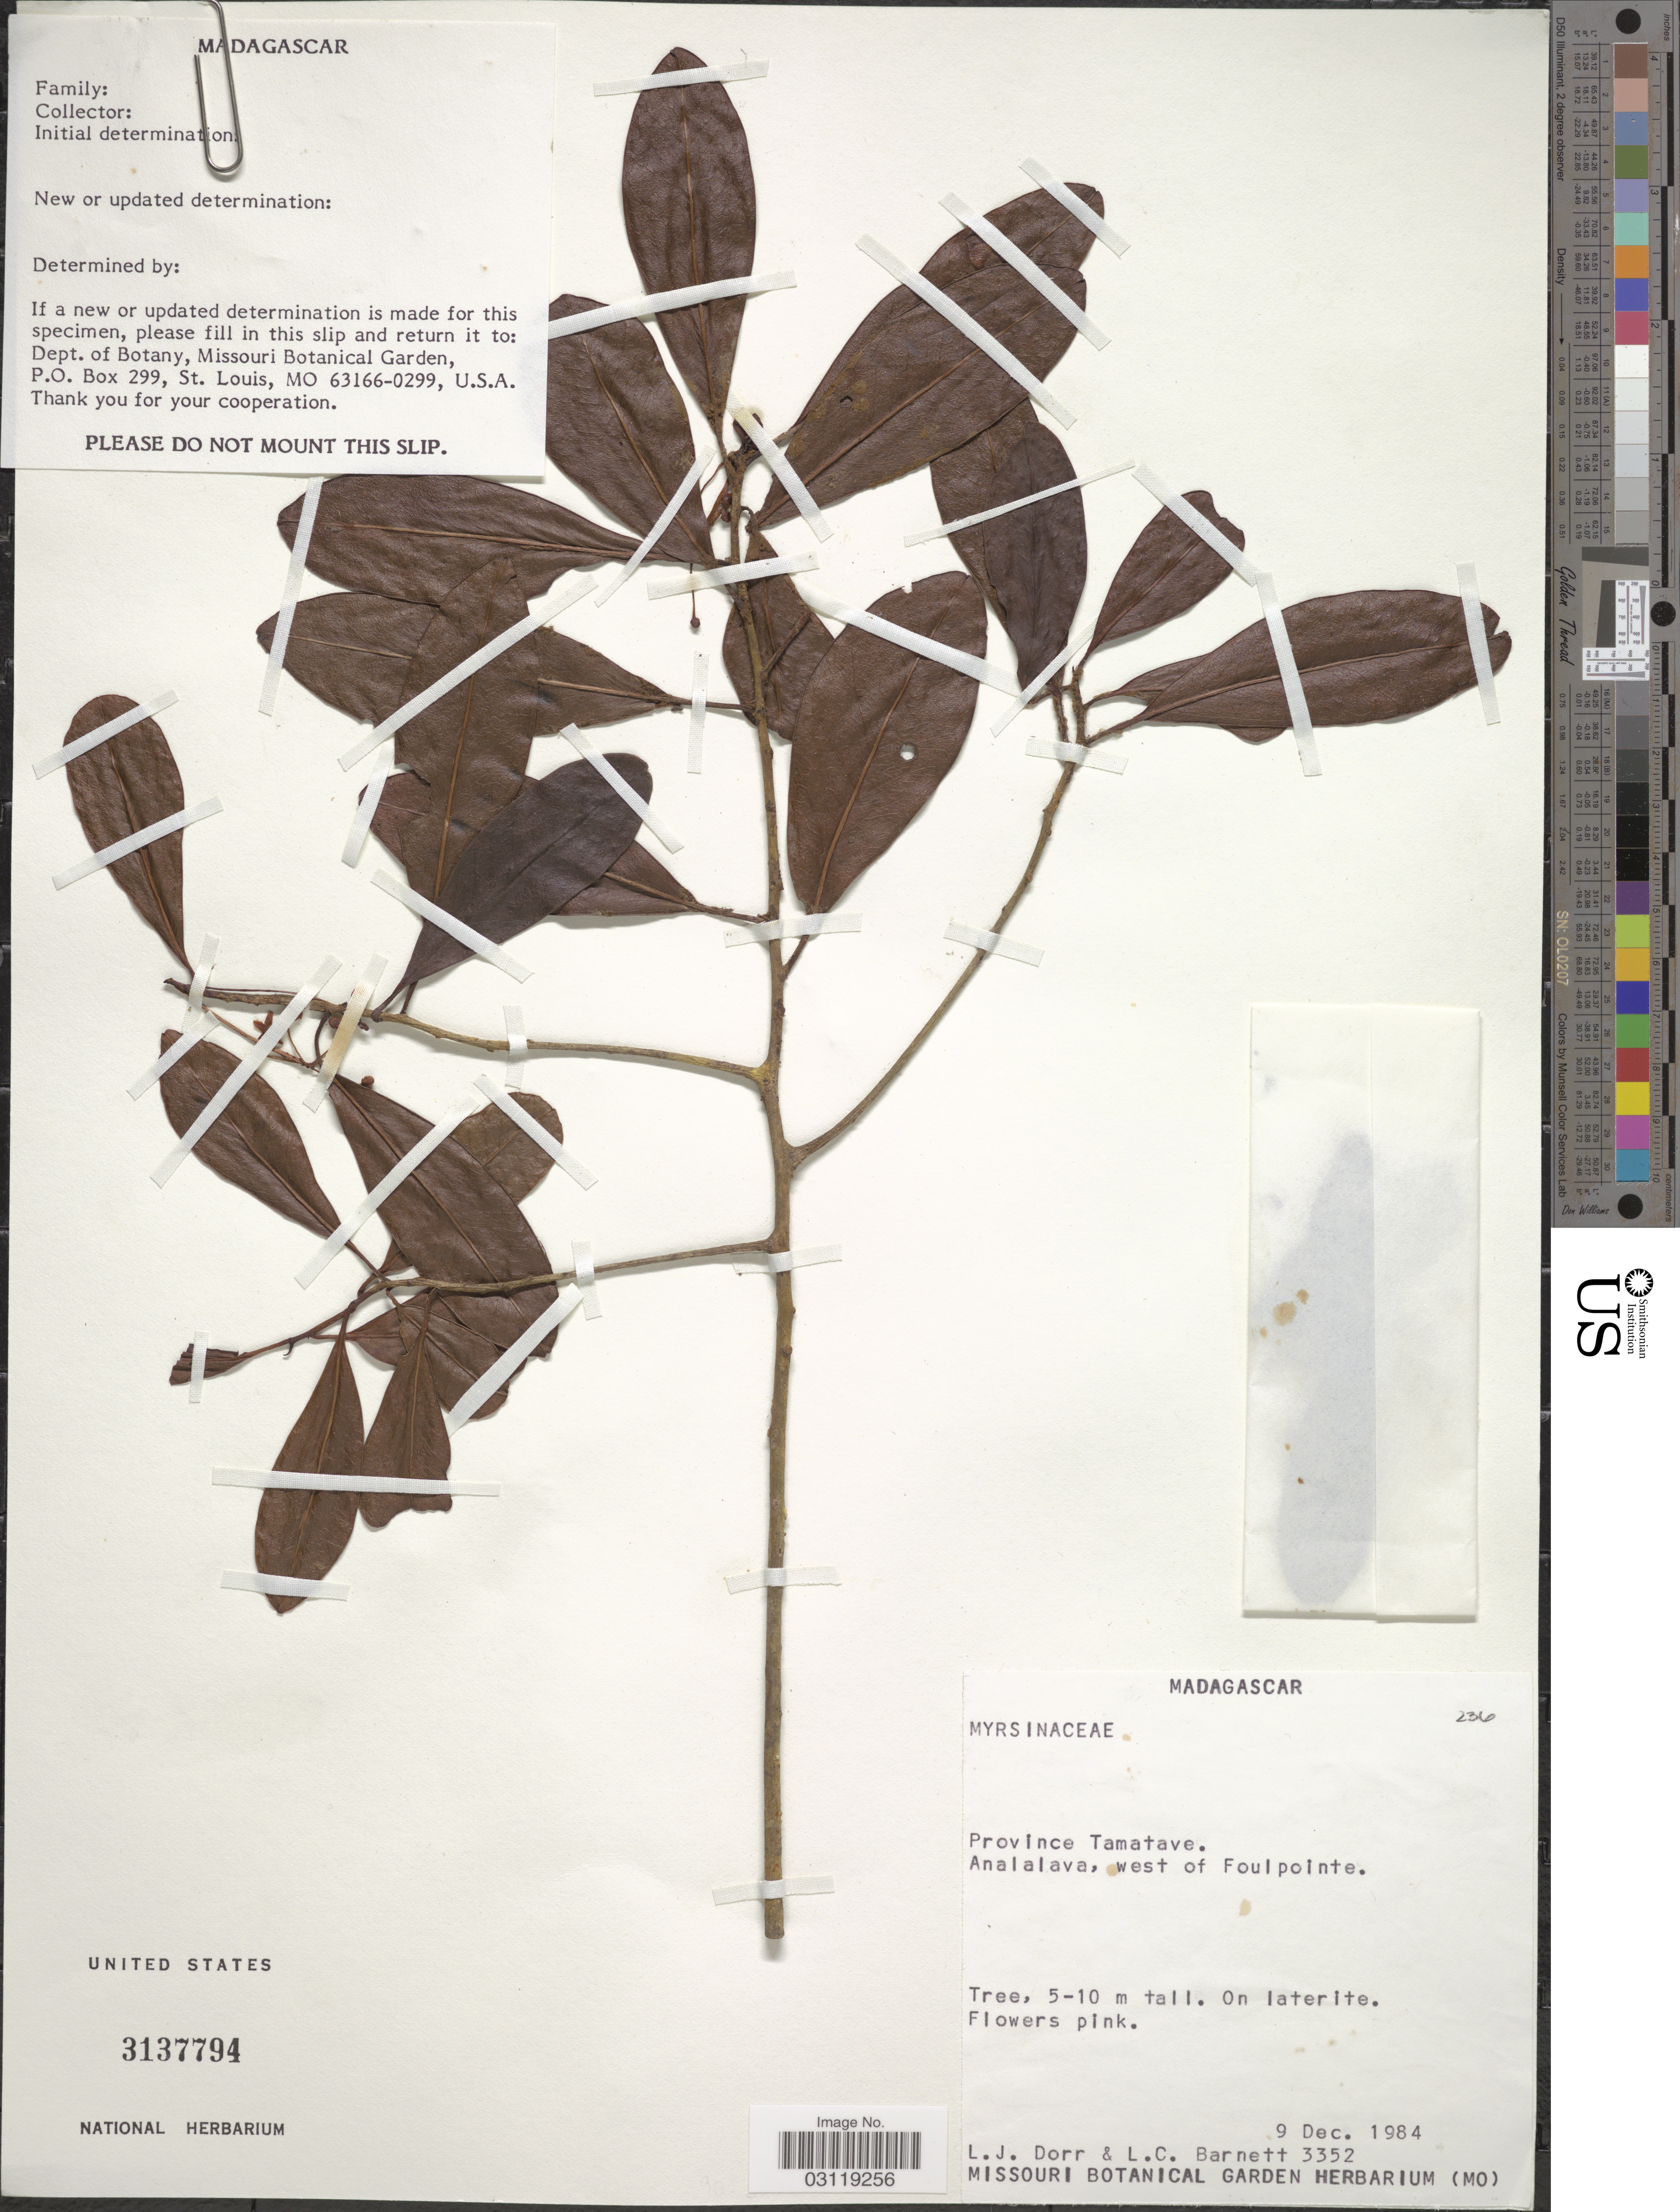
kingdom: Plantae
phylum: Tracheophyta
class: Magnoliopsida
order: Ericales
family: Primulaceae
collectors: L. J. Dorr & L. C. Barnett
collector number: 3352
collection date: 1984-12-09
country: Madagascar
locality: Province Tamatave. Analalava, west of Foulpointe.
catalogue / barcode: US 3137794